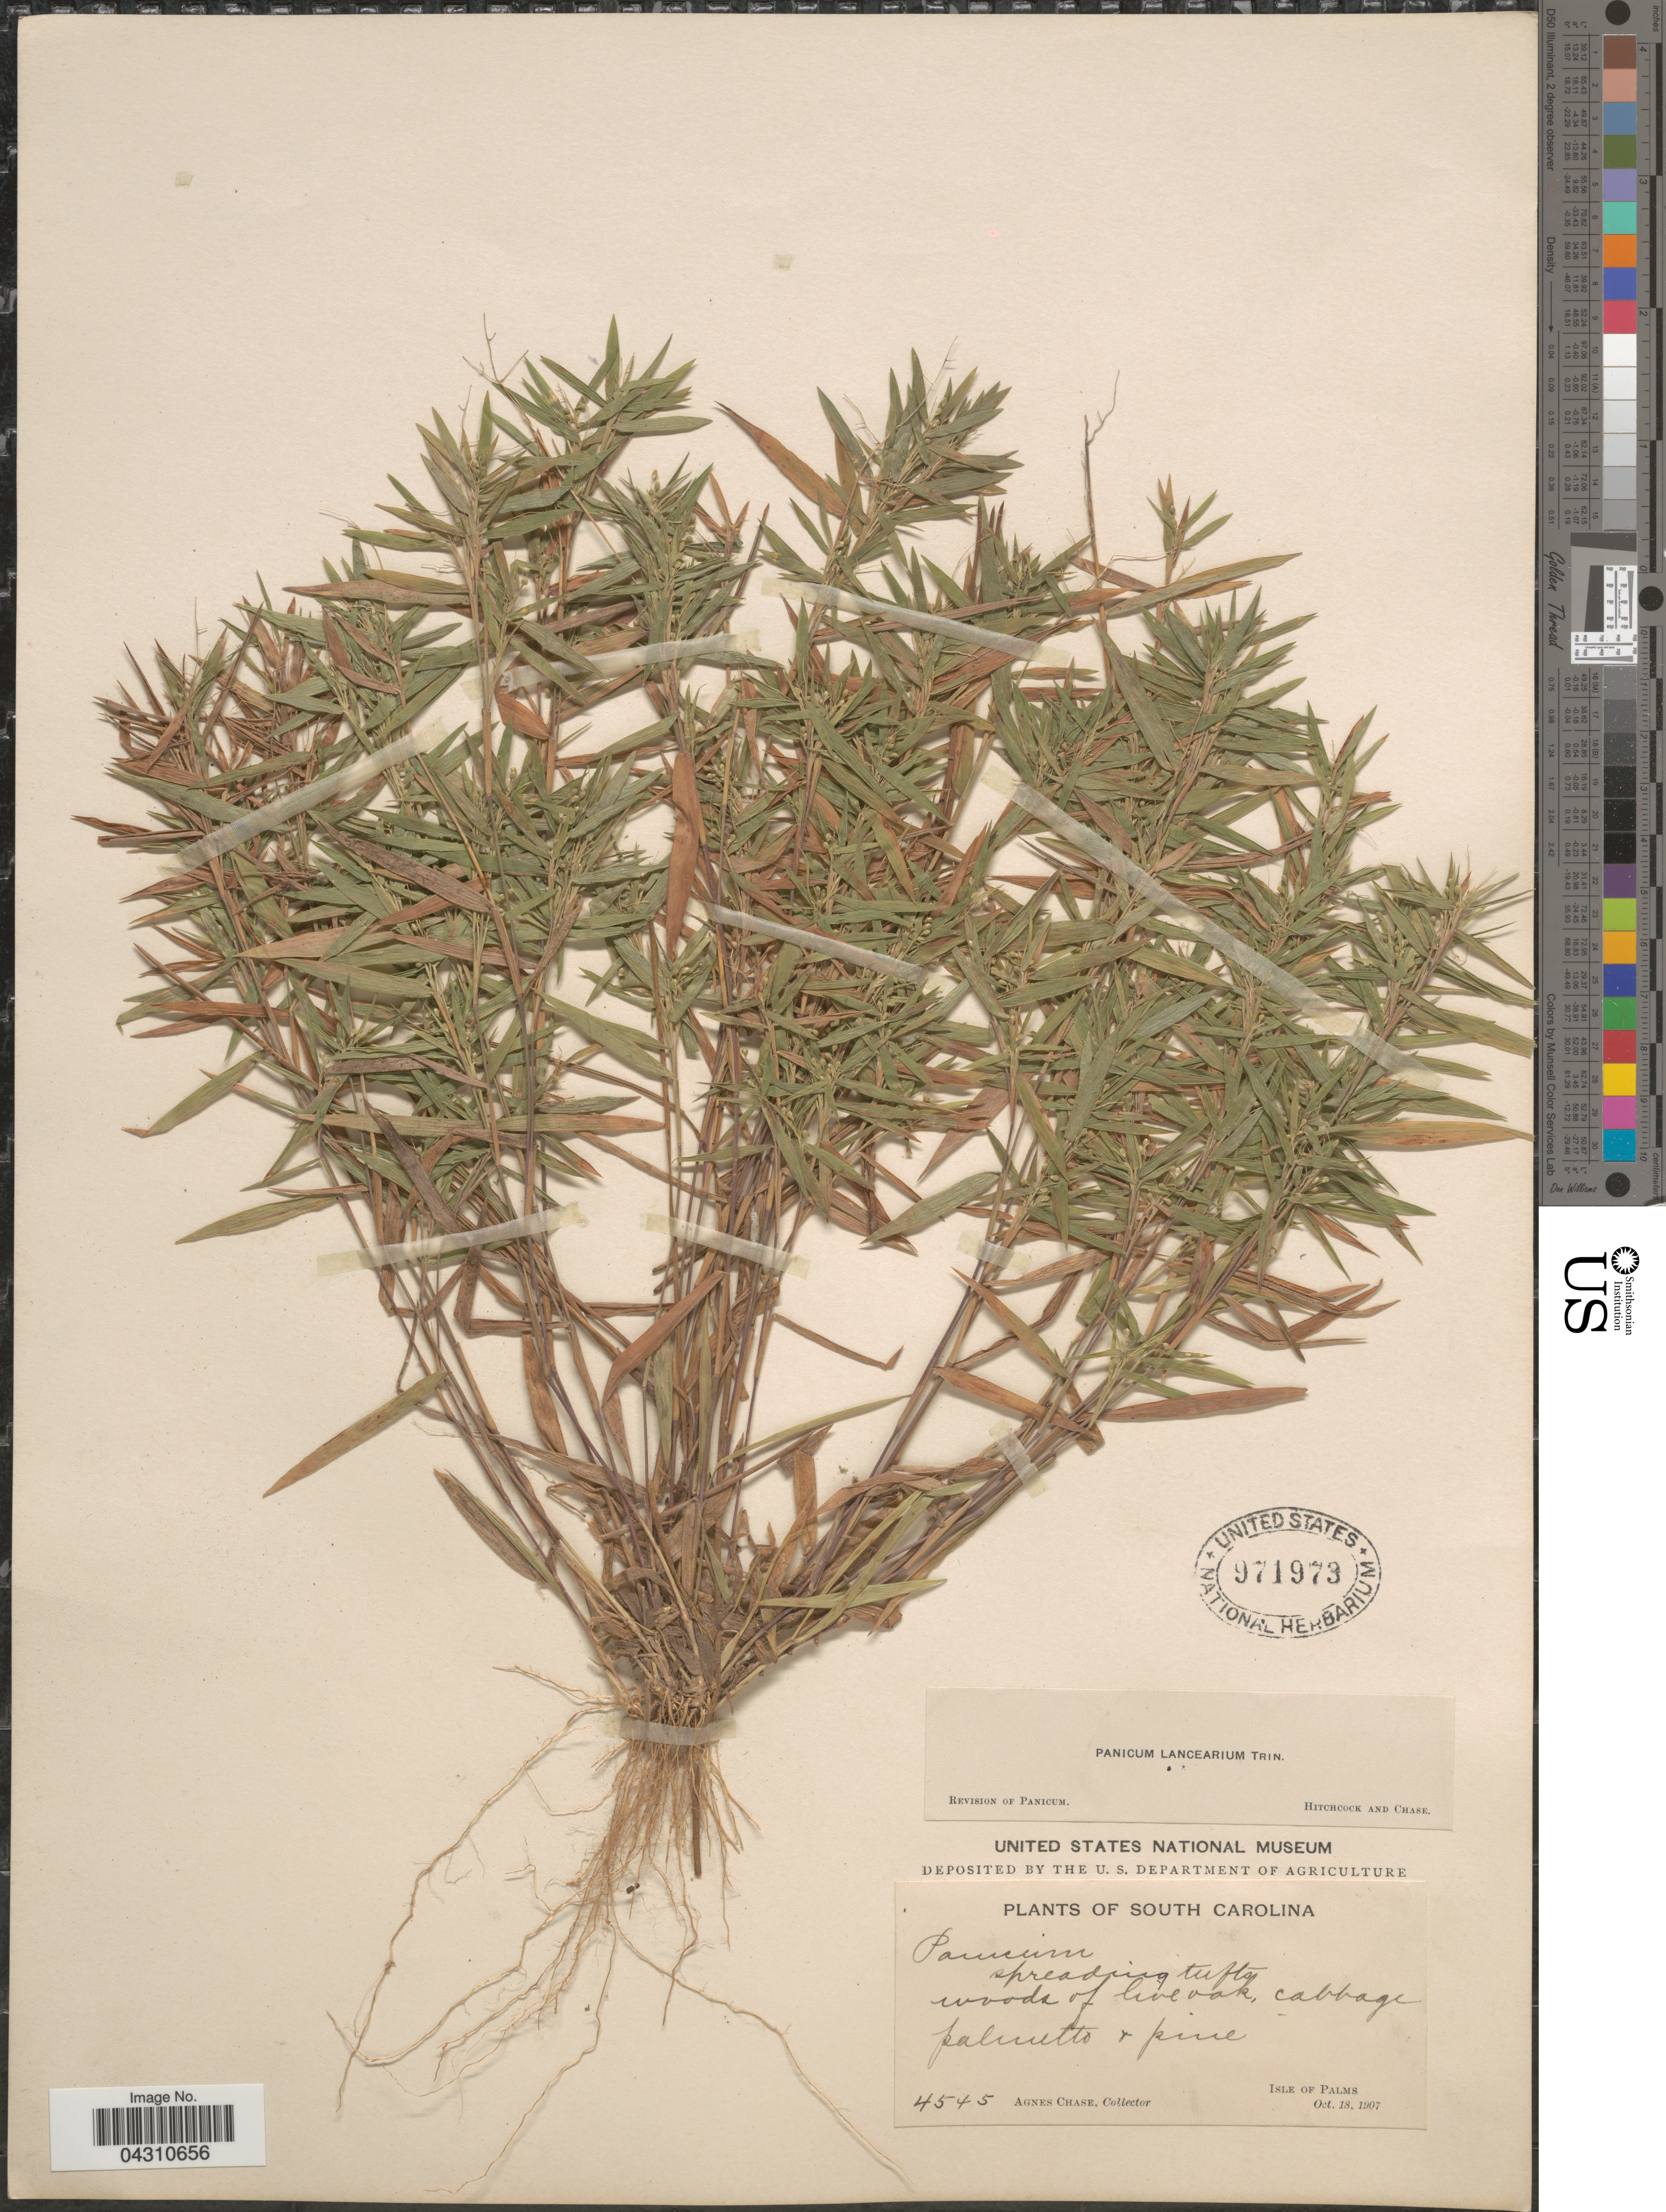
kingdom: Plantae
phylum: Tracheophyta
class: Liliopsida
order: Poales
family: Poaceae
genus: Dichanthelium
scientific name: Dichanthelium portoricense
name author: (Desv. ex Ham.) B.F. Hansen & Wunderlin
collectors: A. Chase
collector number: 4545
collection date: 1907-10-18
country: United States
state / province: South Carolina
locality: Woods of live oak, cabbage palmetto & pine. Isle of Palms.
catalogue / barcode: US 971973